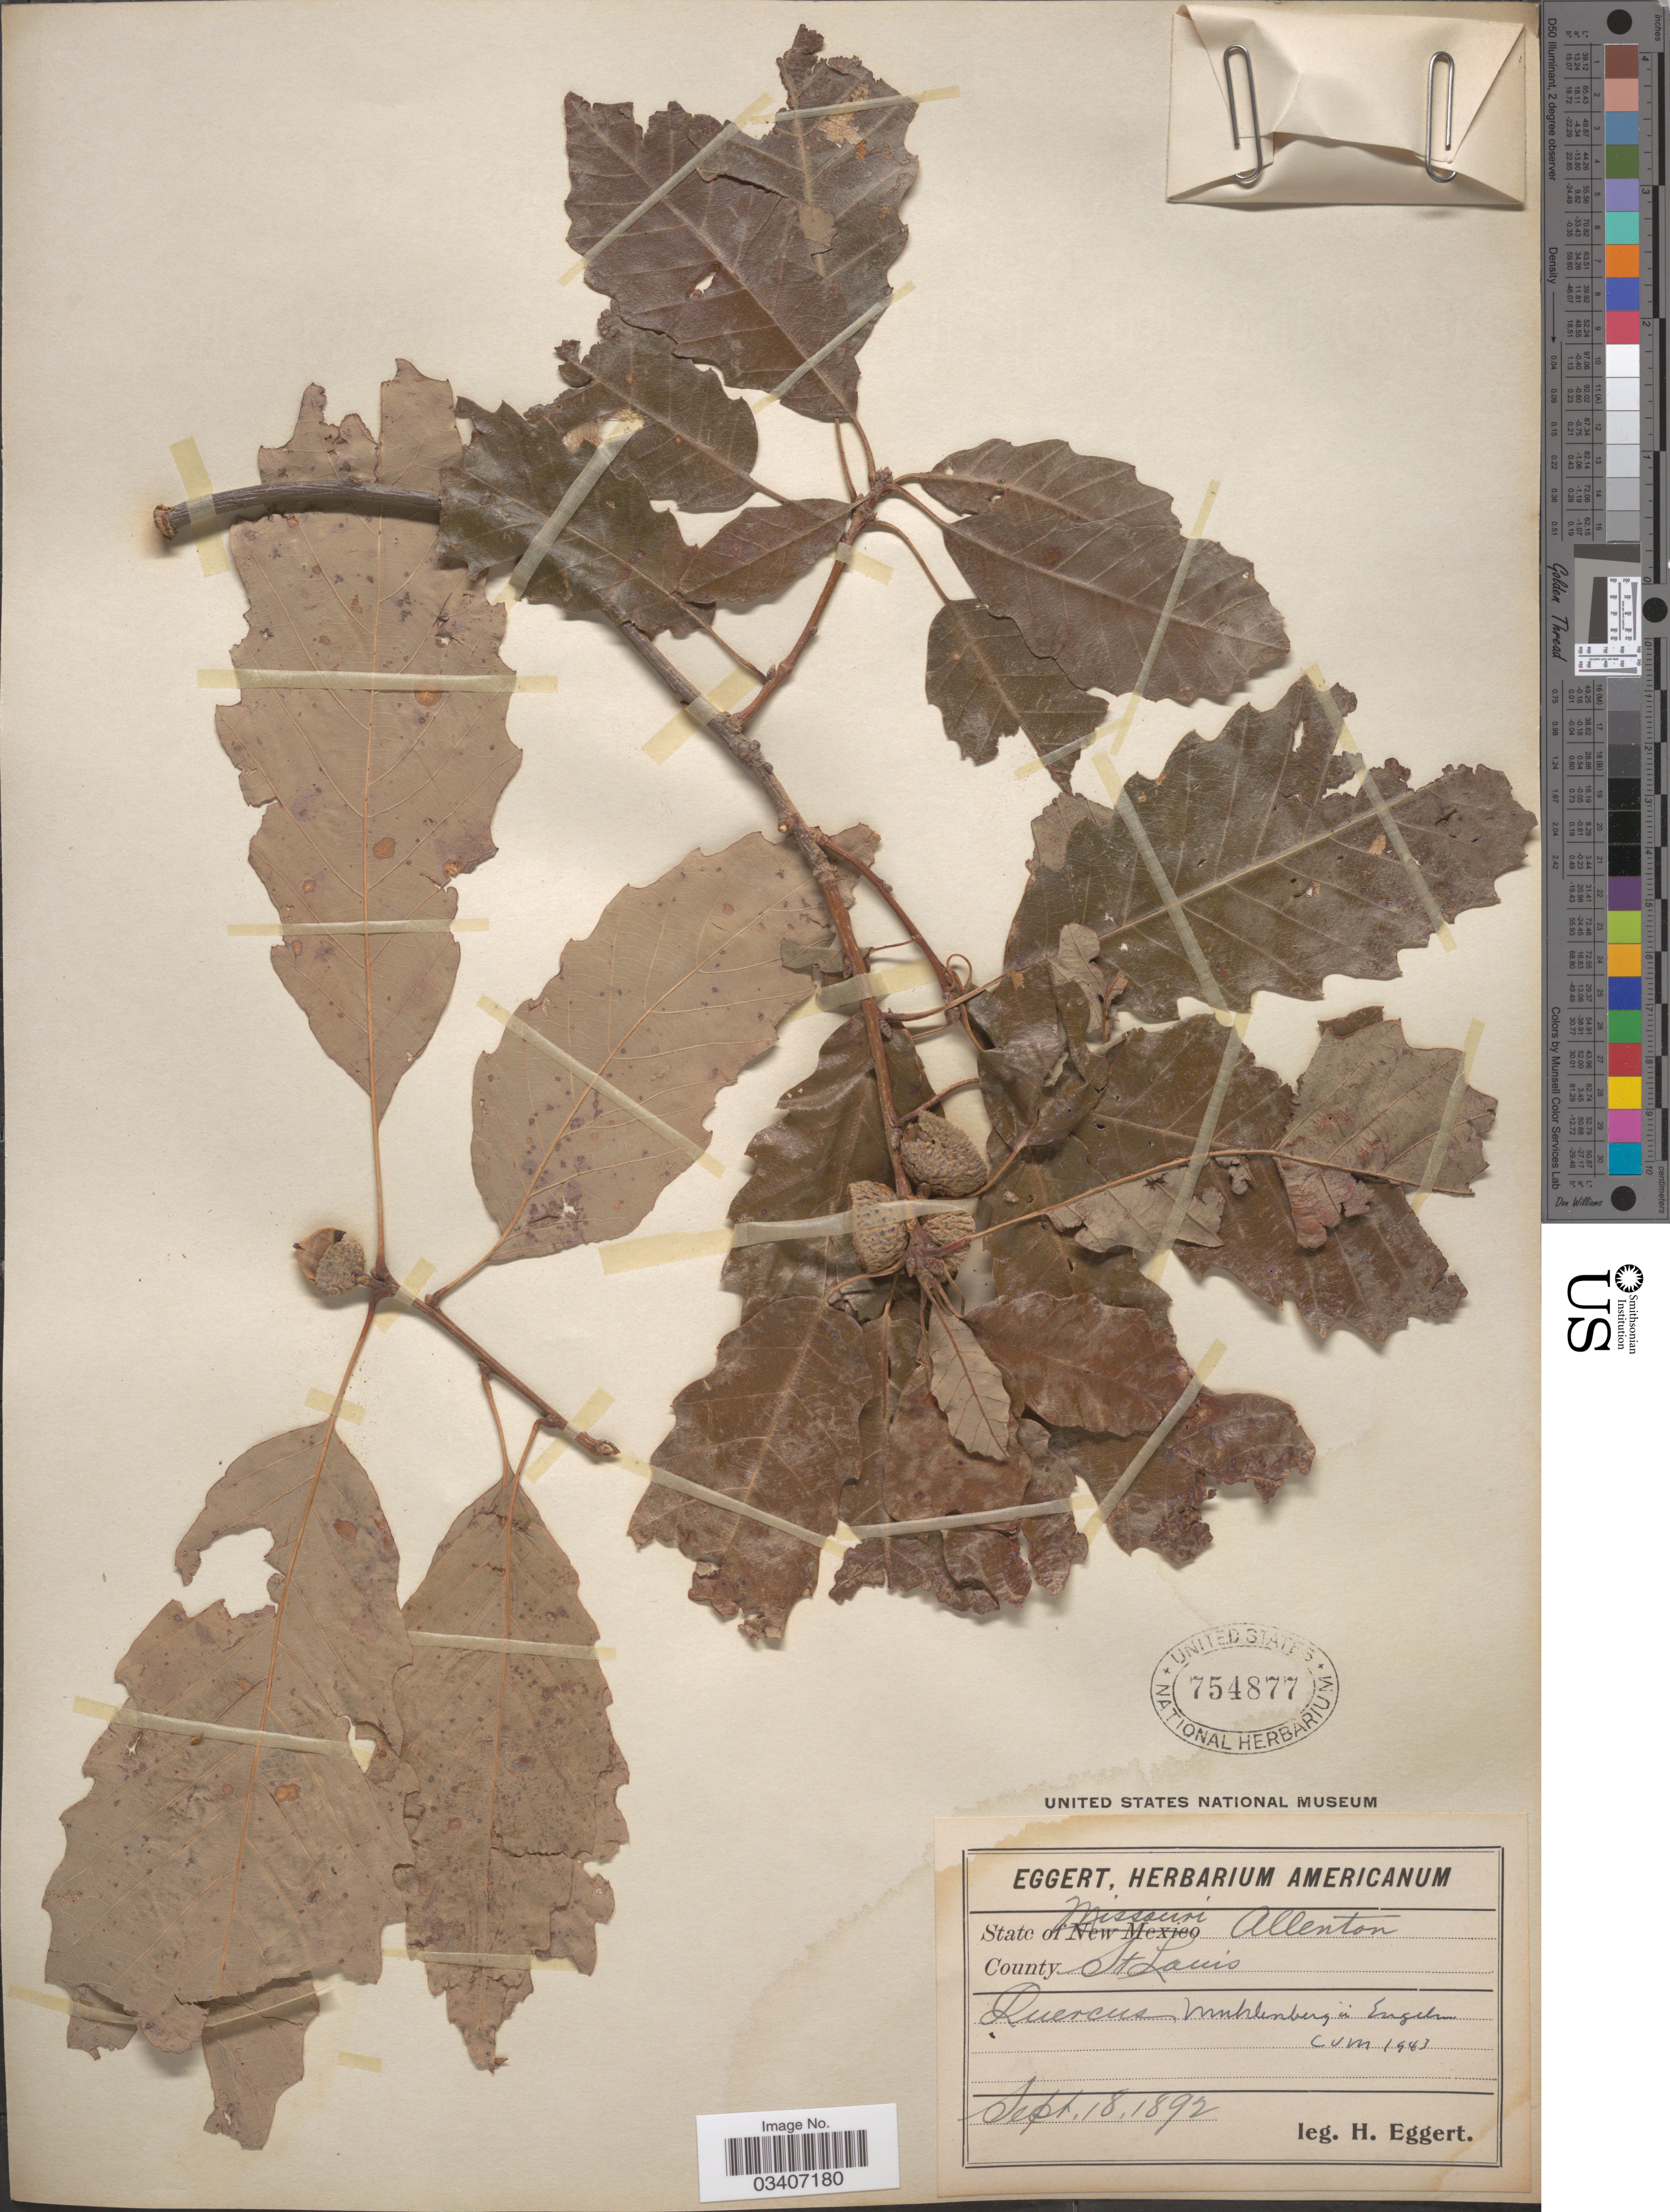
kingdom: Plantae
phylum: Tracheophyta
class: Magnoliopsida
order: Fagales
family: Fagaceae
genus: Quercus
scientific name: Quercus muehlenbergii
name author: Engelm.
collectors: H. Eggert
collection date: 1892-08-18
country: United States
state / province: Missouri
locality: Allenton. County St. Louis.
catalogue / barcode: US 754877